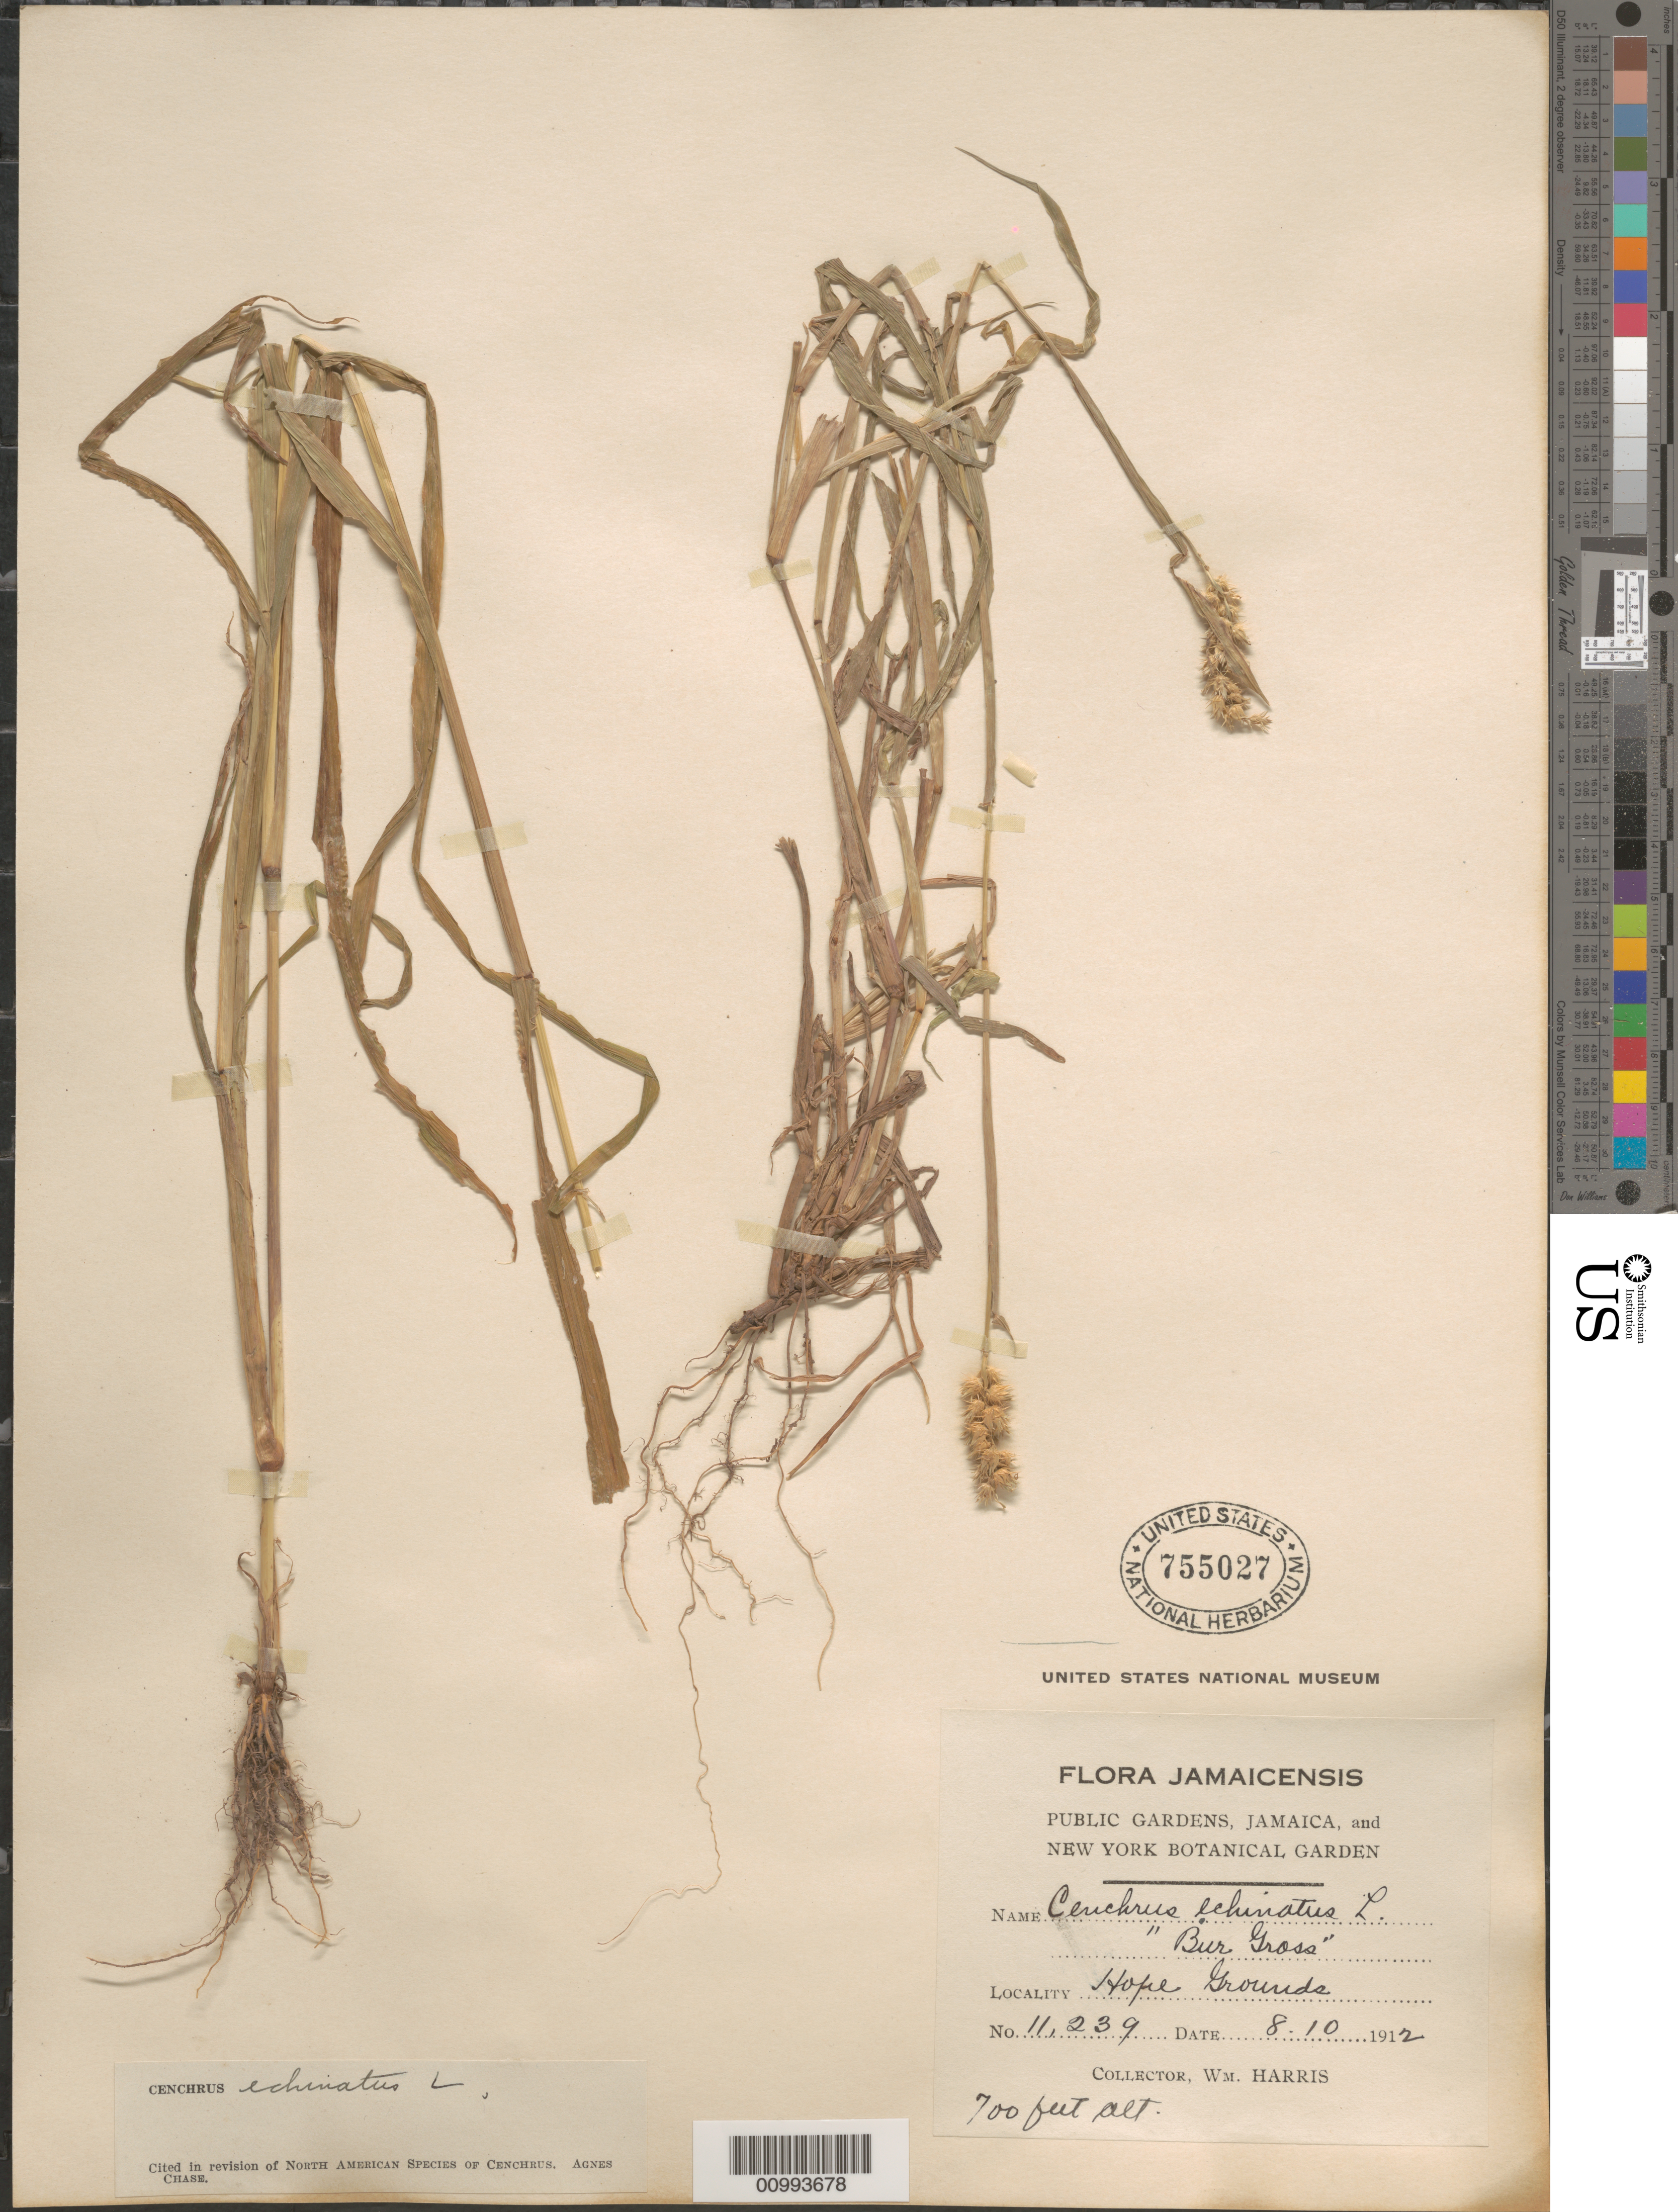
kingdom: Plantae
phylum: Tracheophyta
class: Liliopsida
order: Poales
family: Poaceae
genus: Cenchrus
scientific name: Cenchrus echinatus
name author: L.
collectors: W. H. Harris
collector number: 11239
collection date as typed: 10 Aug 1912 or 08 Oct 1912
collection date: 1912-08-10 or 1912-10-08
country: Jamaica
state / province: Kingston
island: Jamaica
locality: Hope Grounds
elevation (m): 213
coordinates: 0 N, 0 E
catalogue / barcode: US 755027